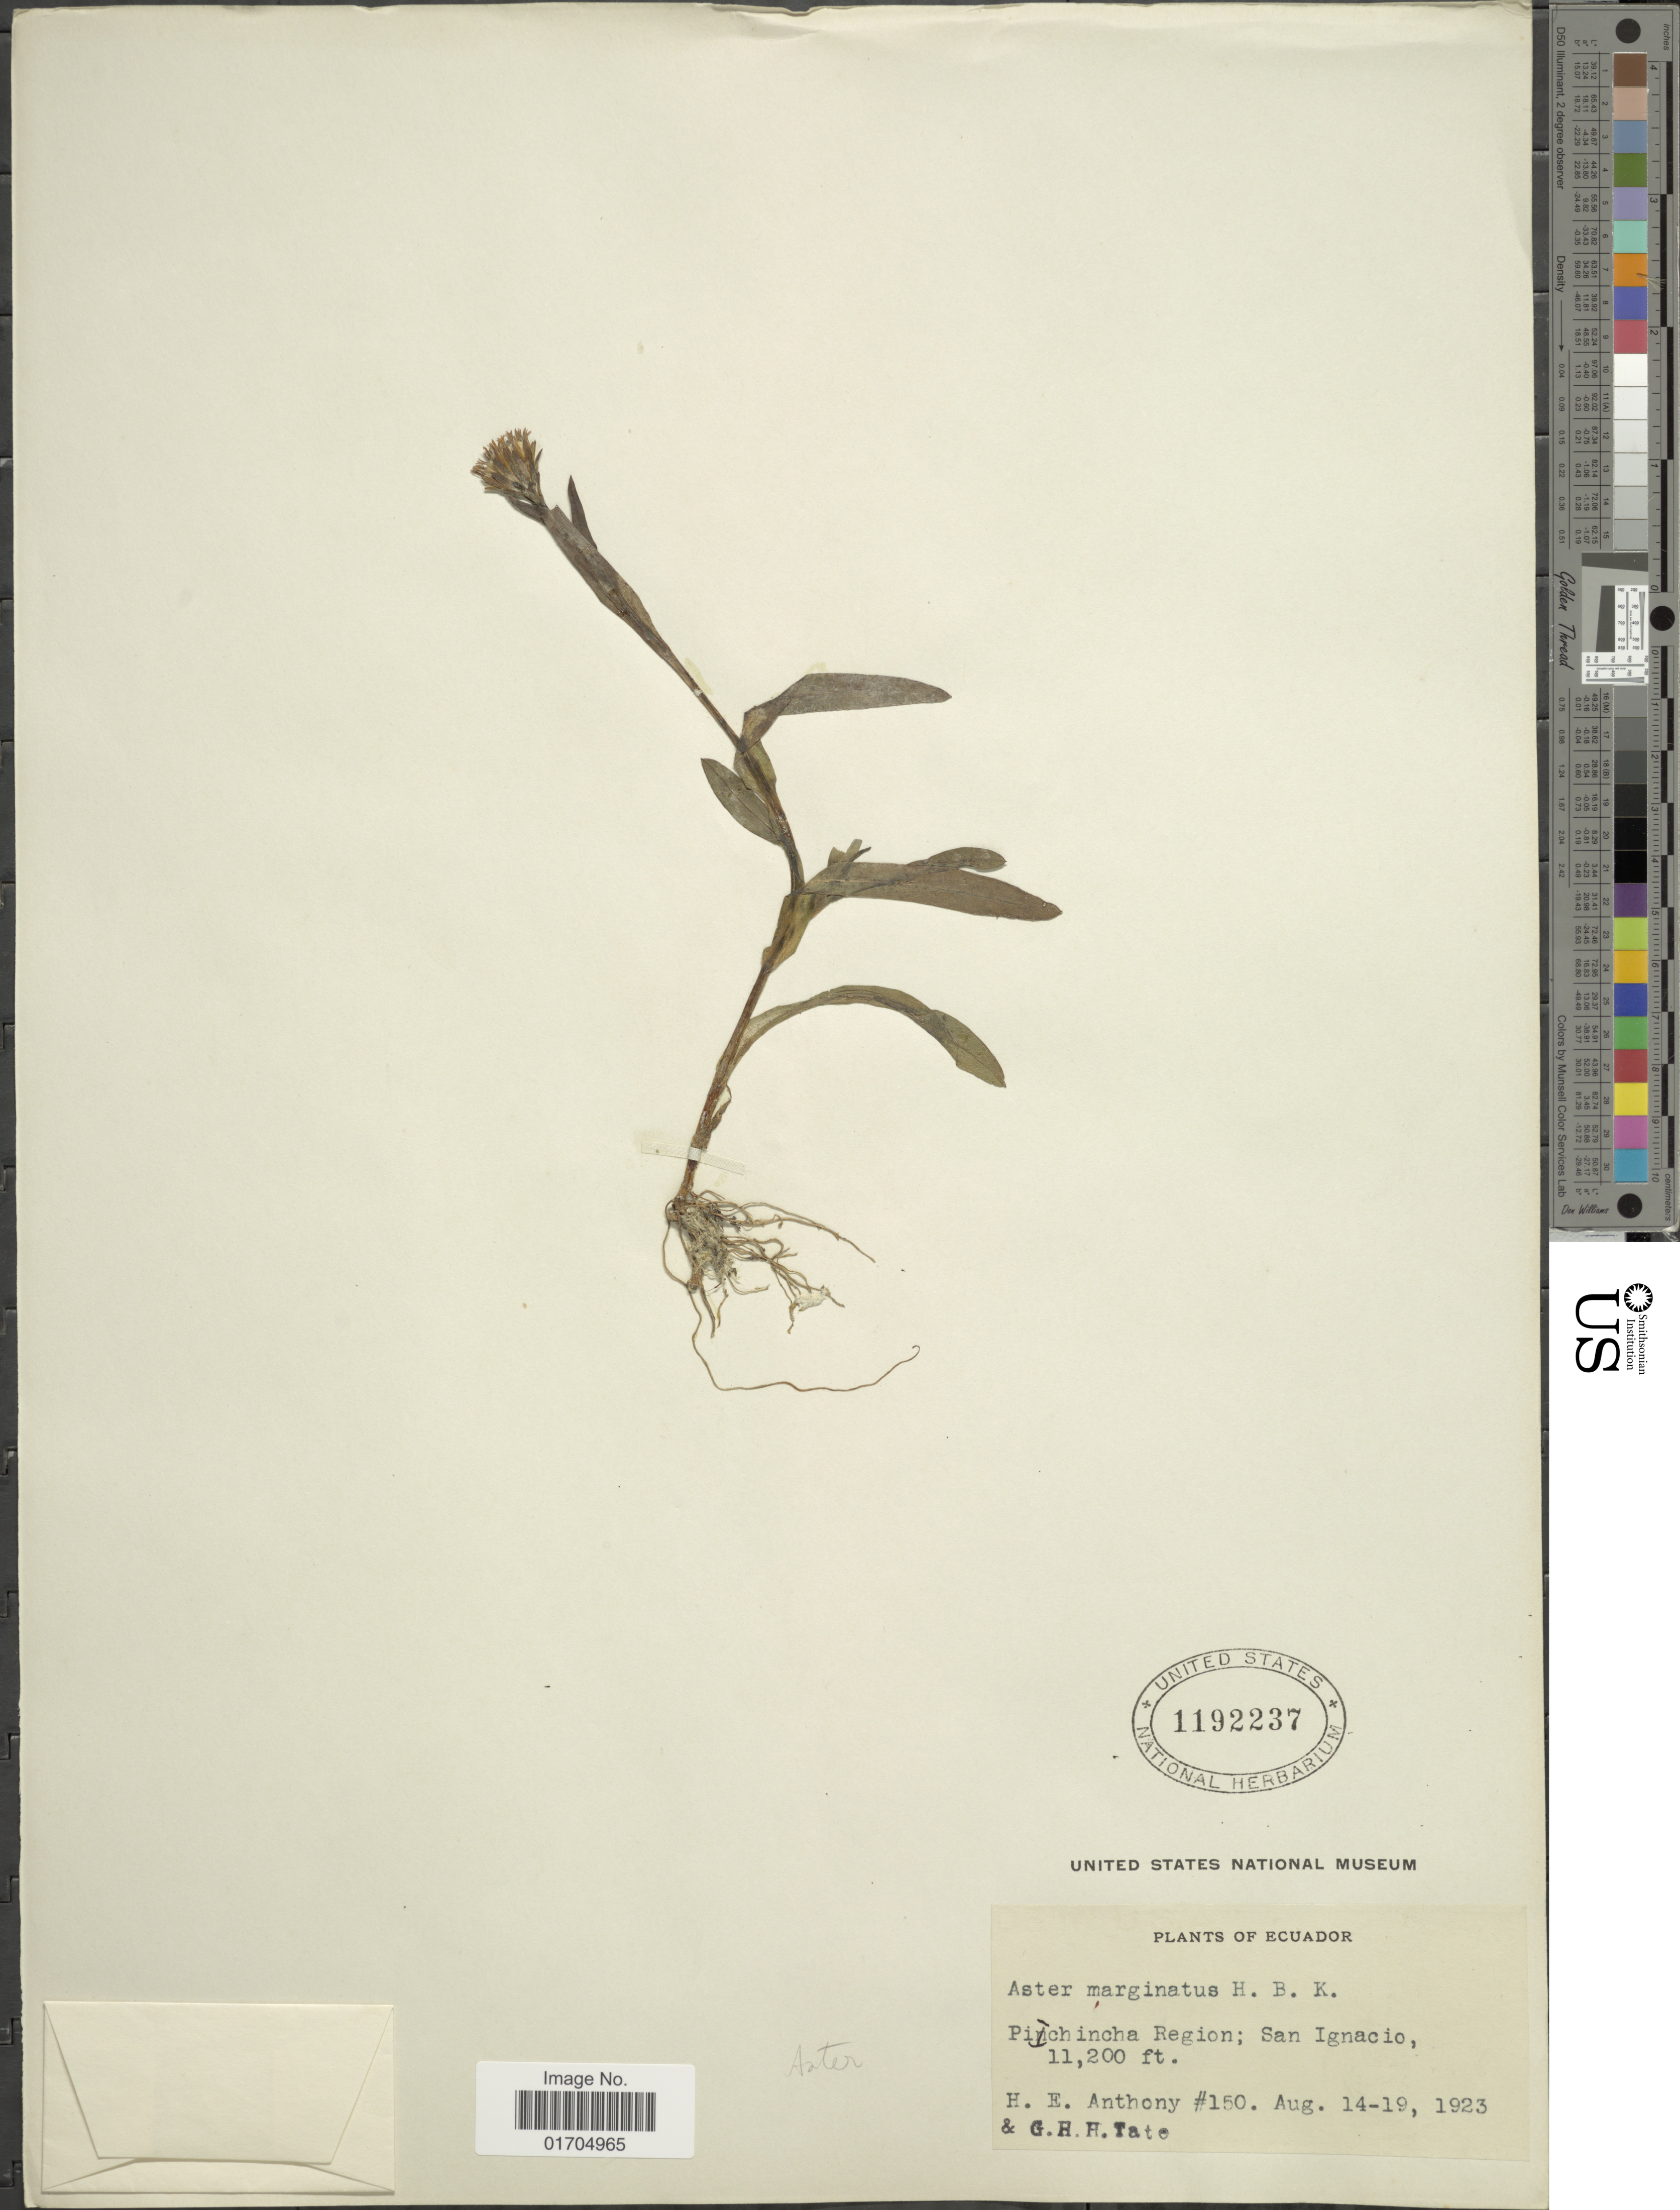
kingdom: Plantae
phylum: Tracheophyta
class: Magnoliopsida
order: Asterales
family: Asteraceae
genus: Symphyotrichum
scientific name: Symphyotrichum glabrifolium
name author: (DC.) G.L. Nesom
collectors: H. E. Anthony & G. Tate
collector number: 150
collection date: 1923-08-14/1923-08-19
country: Ecuador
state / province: Pichincha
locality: Pichincha Region: San Ignacio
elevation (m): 3414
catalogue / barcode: US 1192237